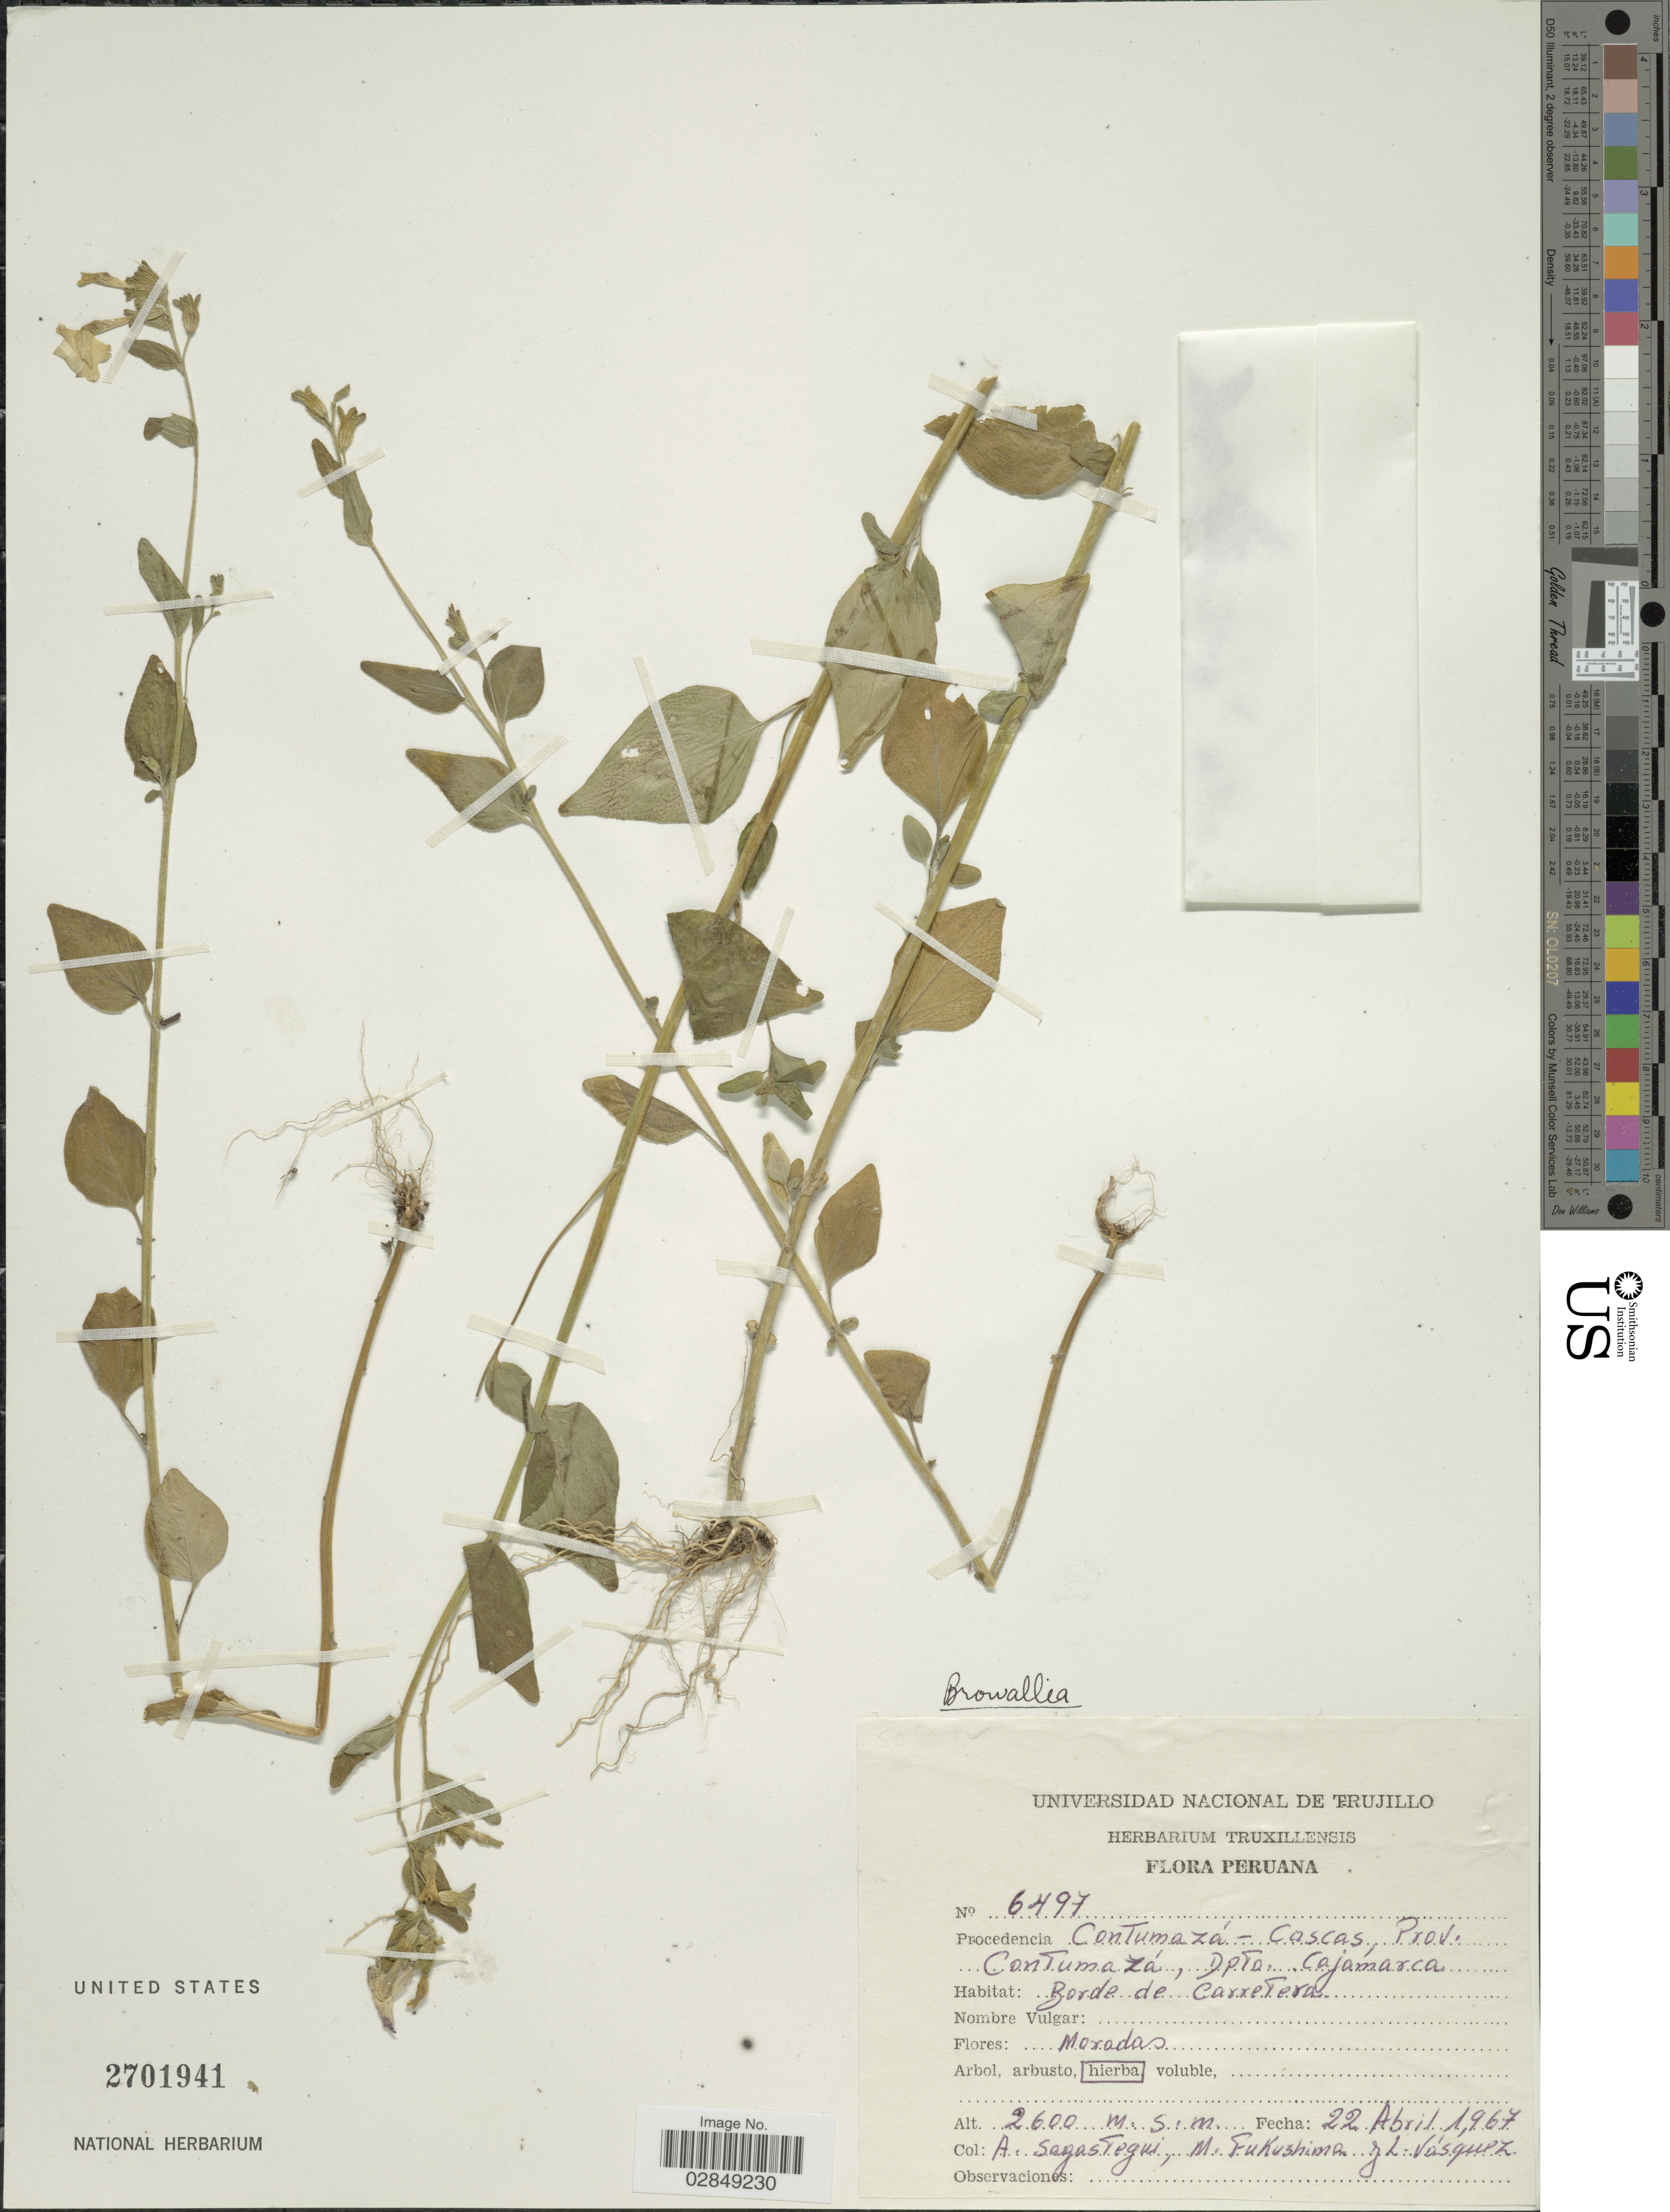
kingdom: Plantae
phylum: Tracheophyta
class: Magnoliopsida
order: Solanales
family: Solanaceae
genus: Browallia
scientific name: Browallia sp.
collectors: A. Sagástequi, M. Fukushima & J. Vásquez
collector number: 6497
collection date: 1967-04-22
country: Peru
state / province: Cajamarca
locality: Contumazá- Cascas, Prov. Contumazá, Dpto. Cajamarca.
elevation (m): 2600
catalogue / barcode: US 2701941